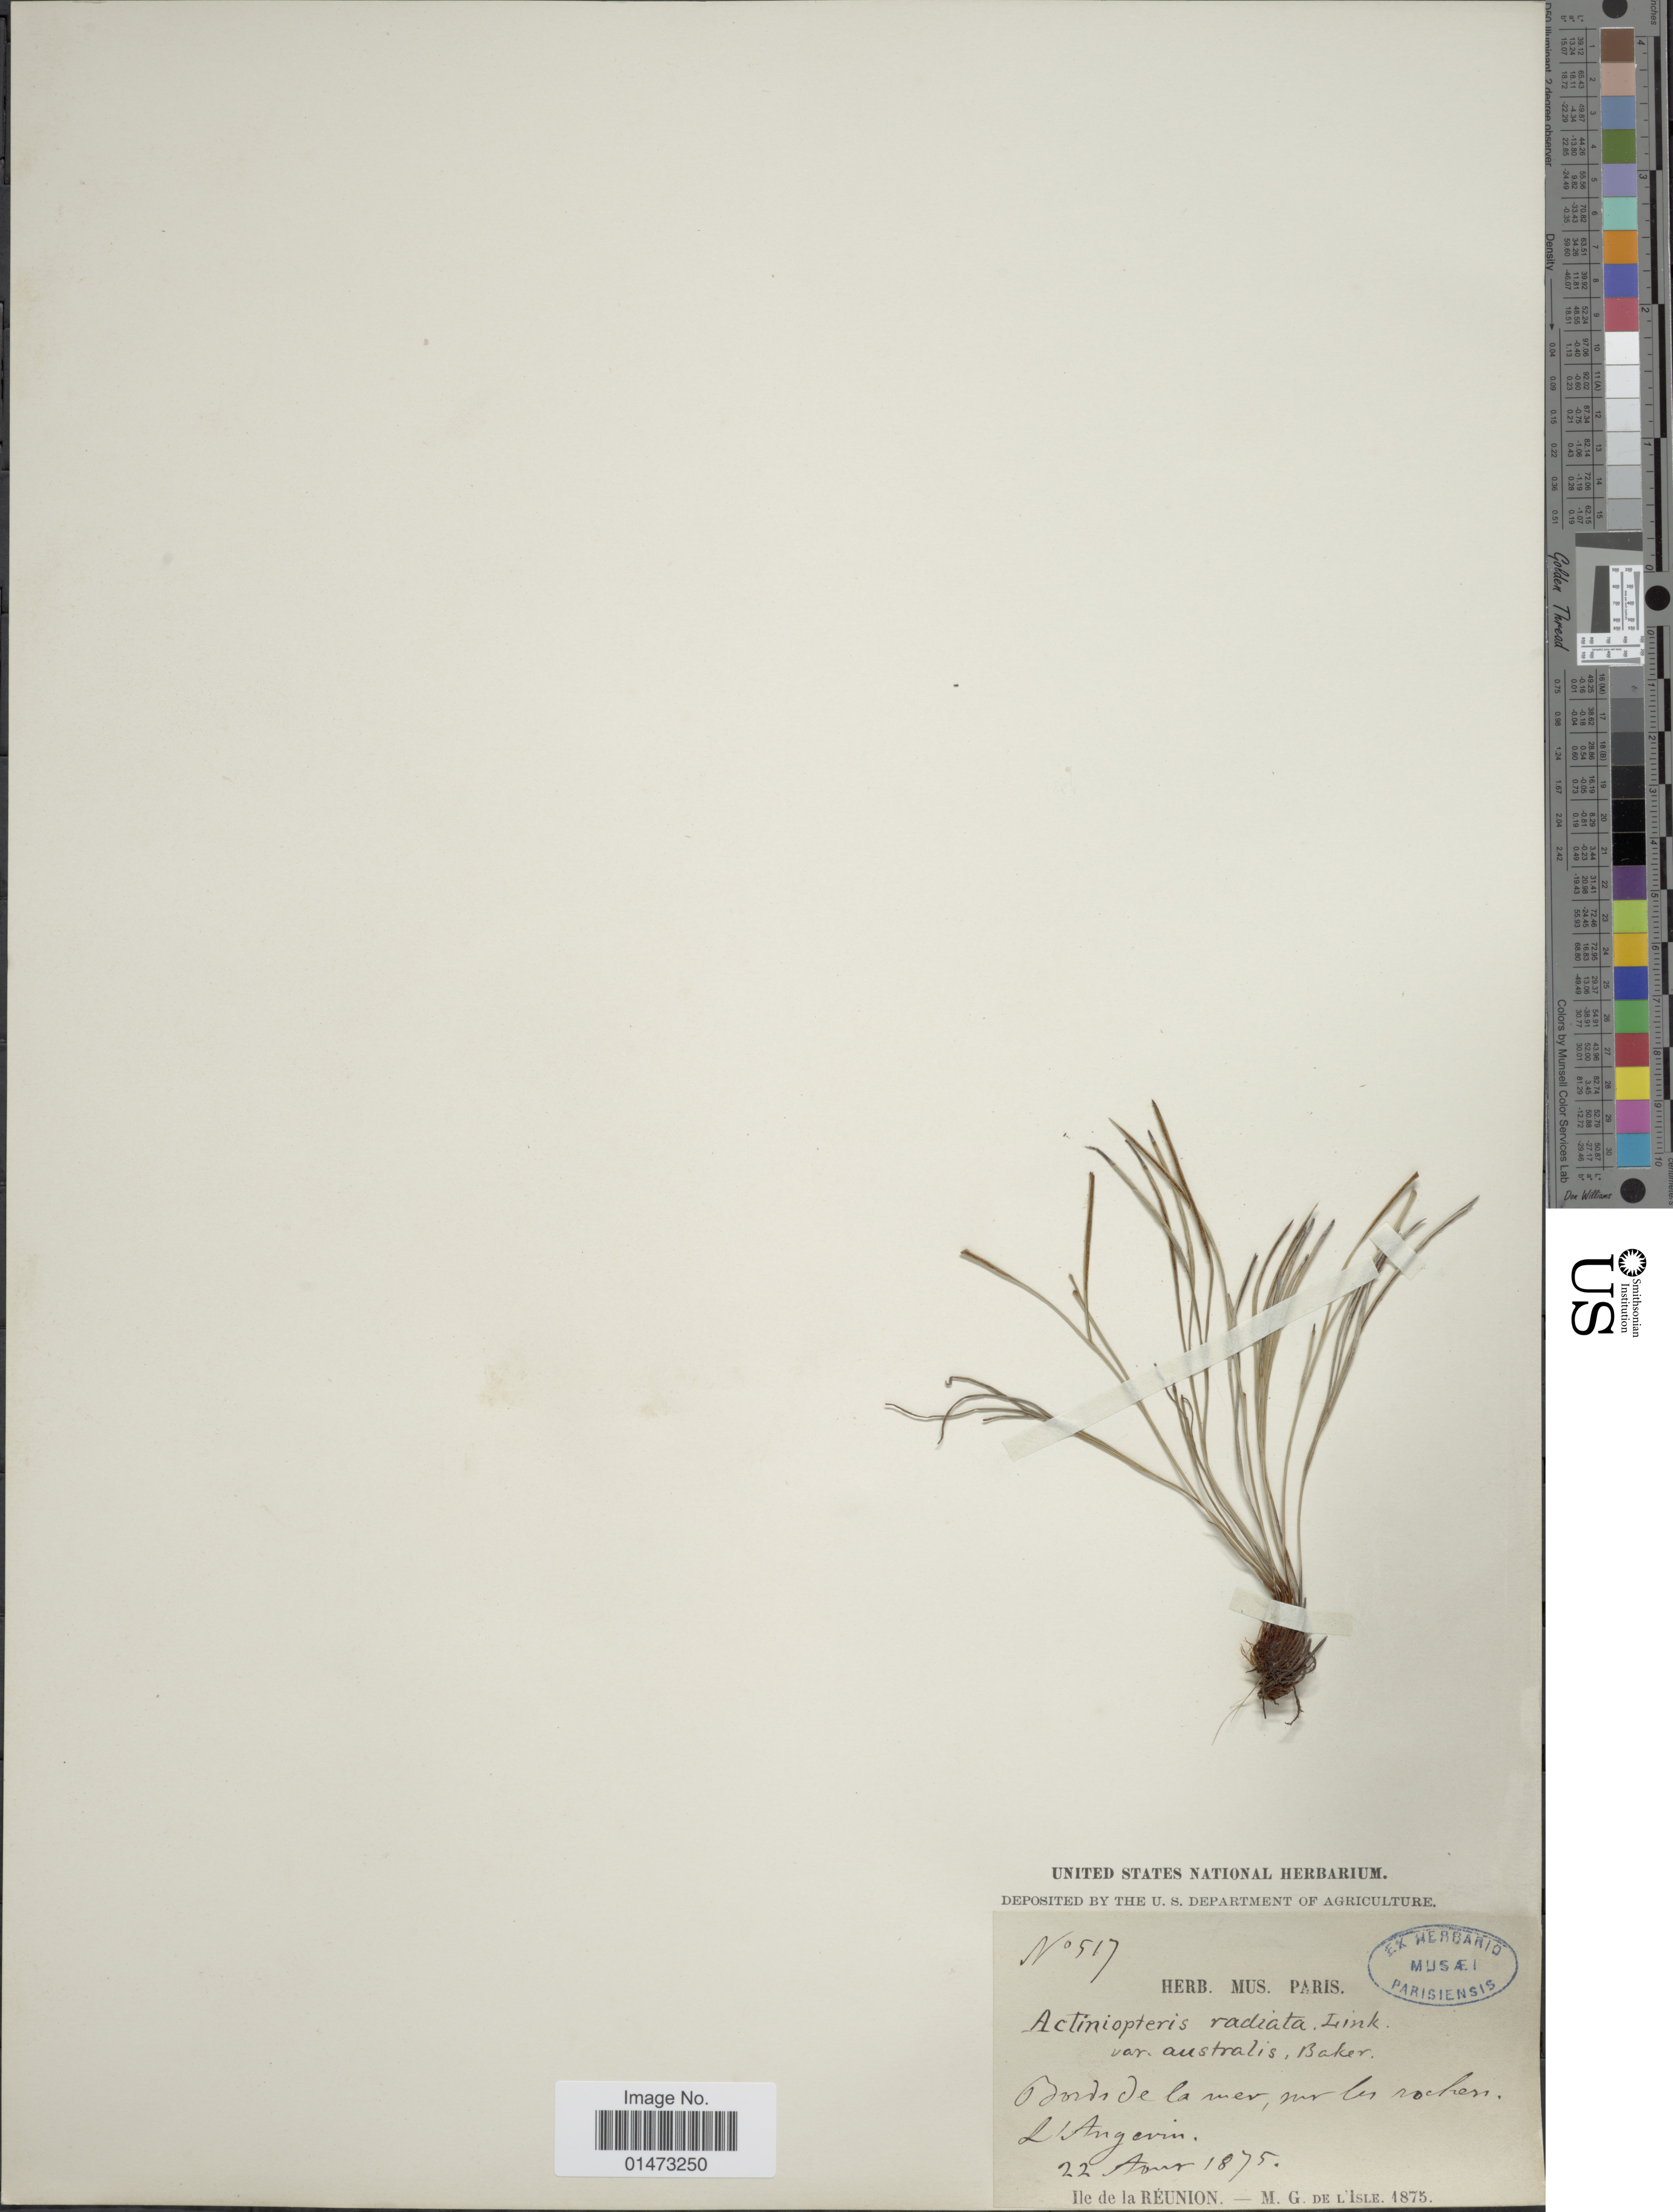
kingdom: Plantae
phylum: Tracheophyta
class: Polypodiopsida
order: Polypodiales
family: Pteridaceae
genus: Actiniopteris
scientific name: Actiniopteris australis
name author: (L. f.) Link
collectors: M. de L'Isle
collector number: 517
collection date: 1875-04-22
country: Reunion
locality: Bordide la mer, aur les roches L'Angevin, Ile de la Reunion. [interpreted]